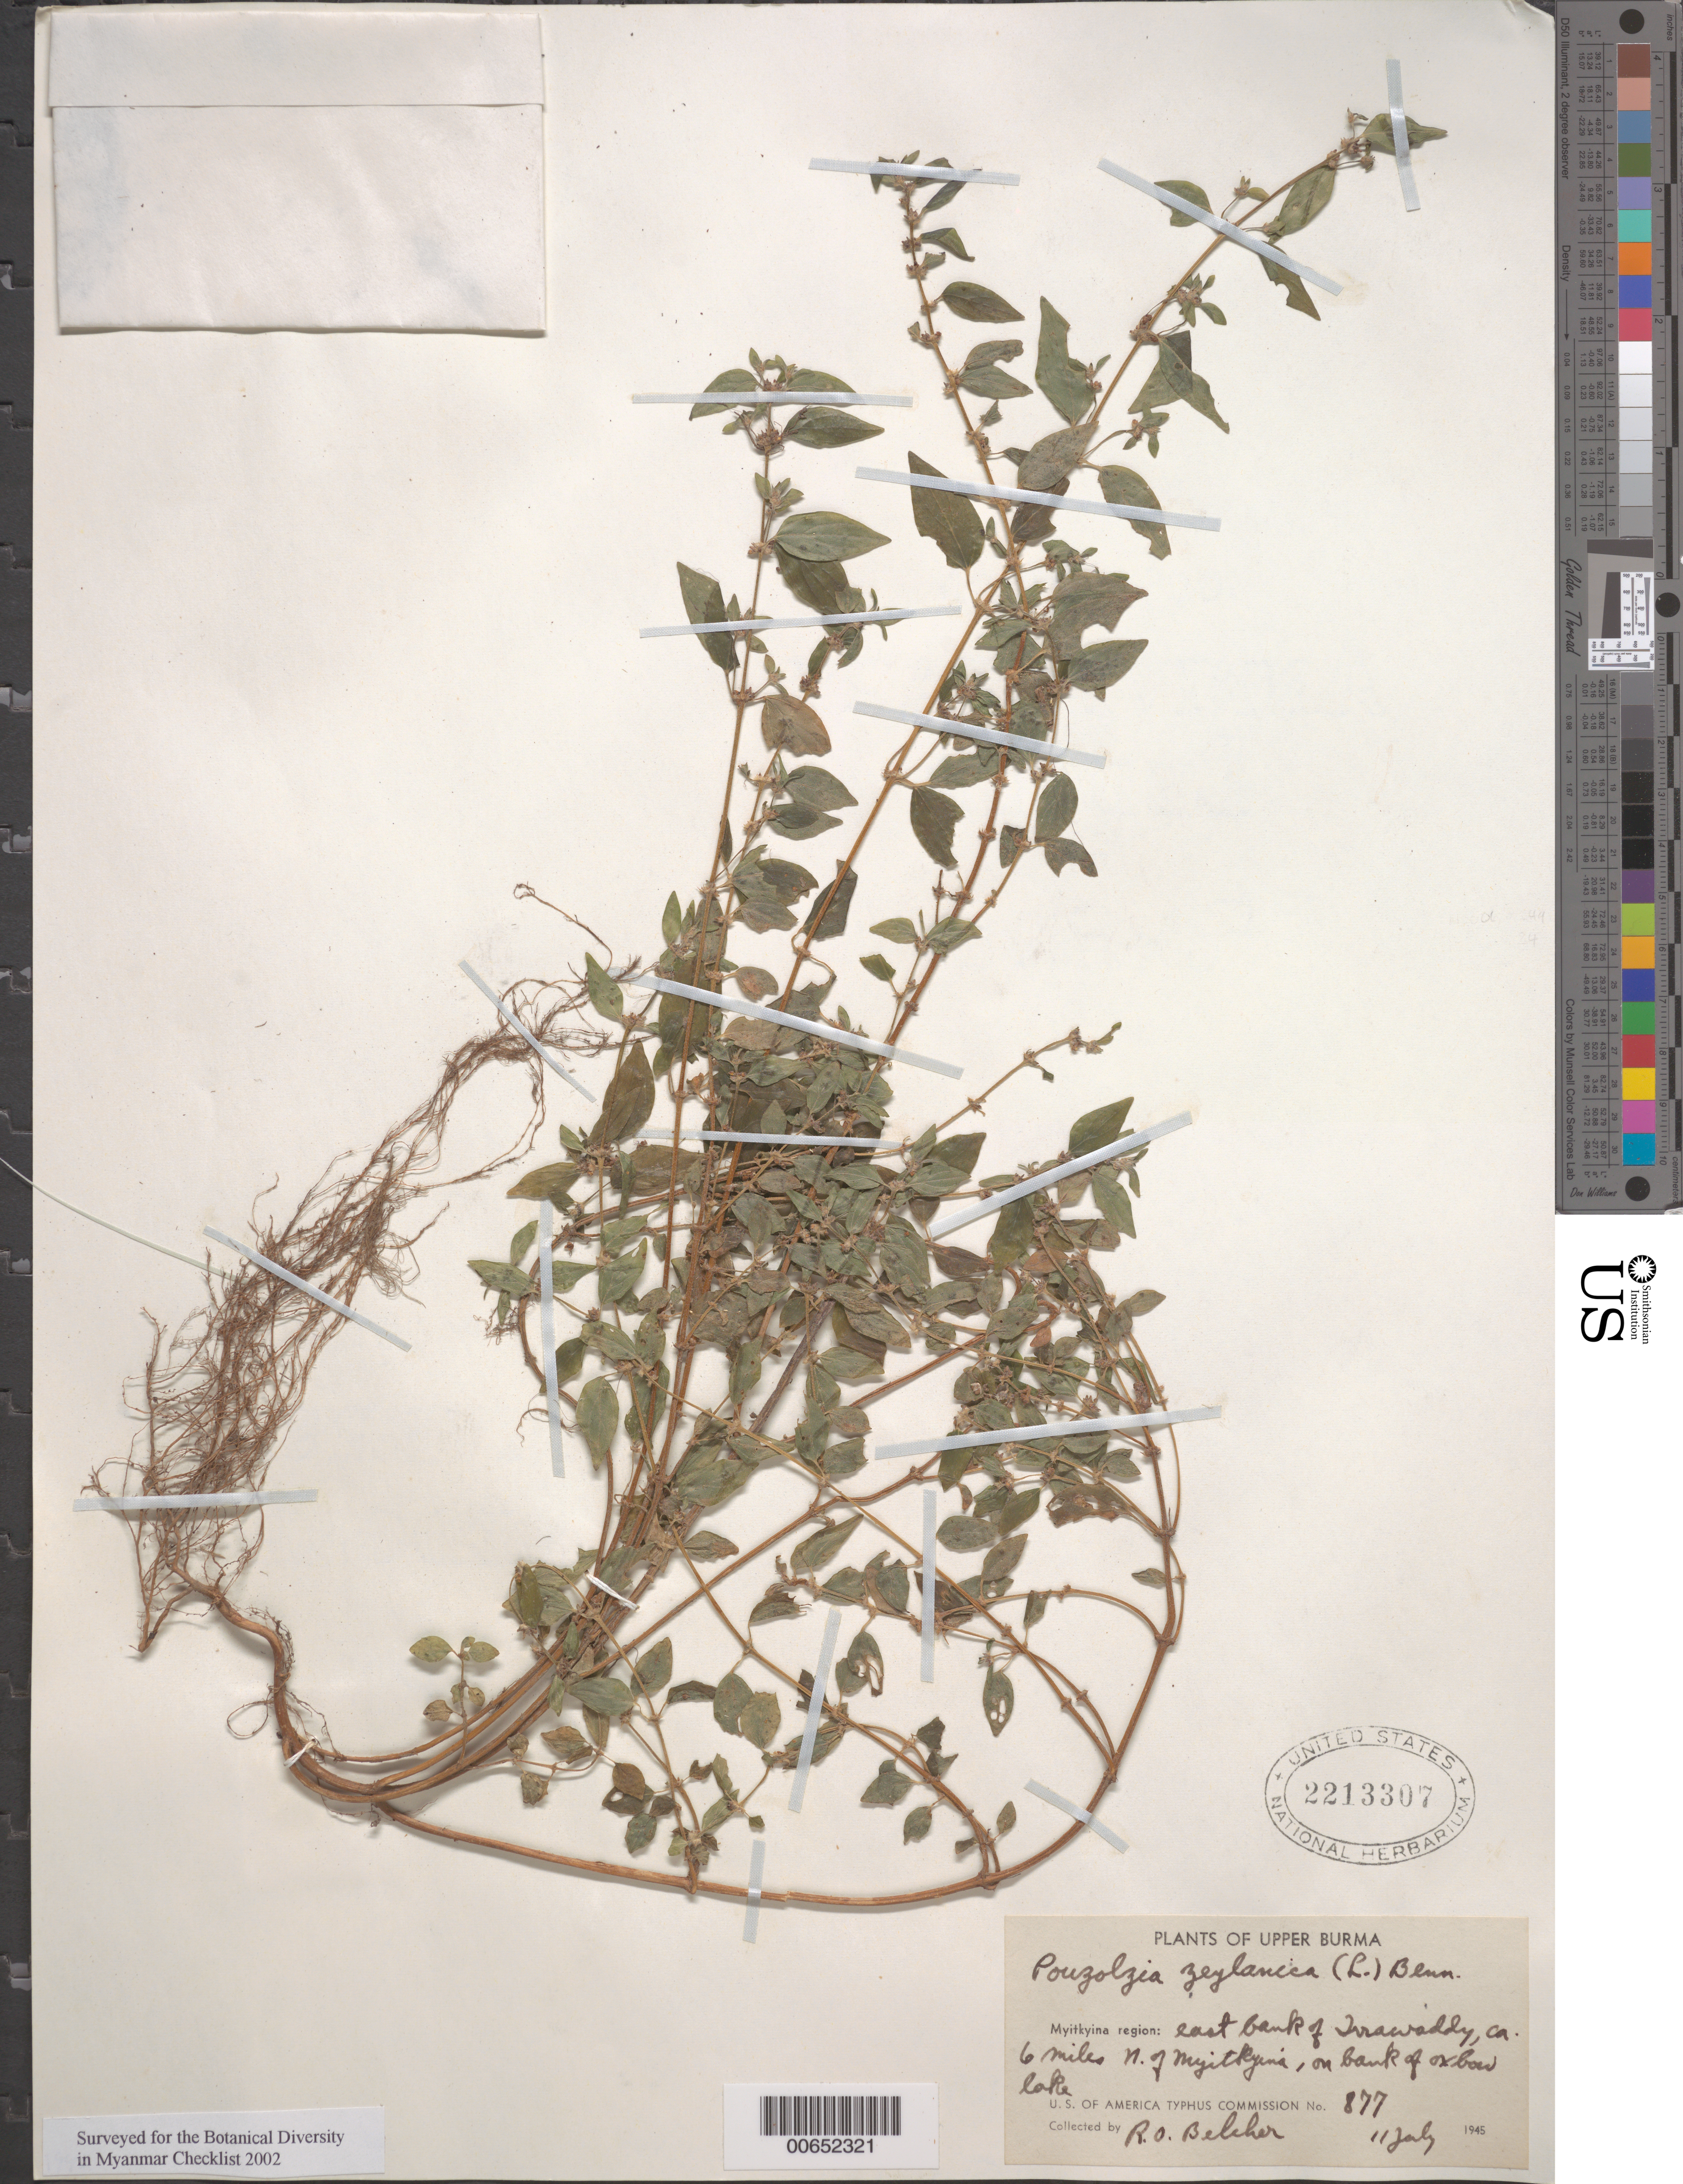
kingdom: Plantae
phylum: Tracheophyta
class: Magnoliopsida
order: Rosales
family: Urticaceae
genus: Pouzolzia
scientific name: Pouzolzia zeylanica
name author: (L.) Benn.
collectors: R. Belcher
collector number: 877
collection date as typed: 11 Jul 1945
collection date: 1945-07-11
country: Myanmar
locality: Myitkyina region, east bank of Irrawaddy, N of Myitkyina.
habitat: On bank of oxbow lake.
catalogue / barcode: US 2213307